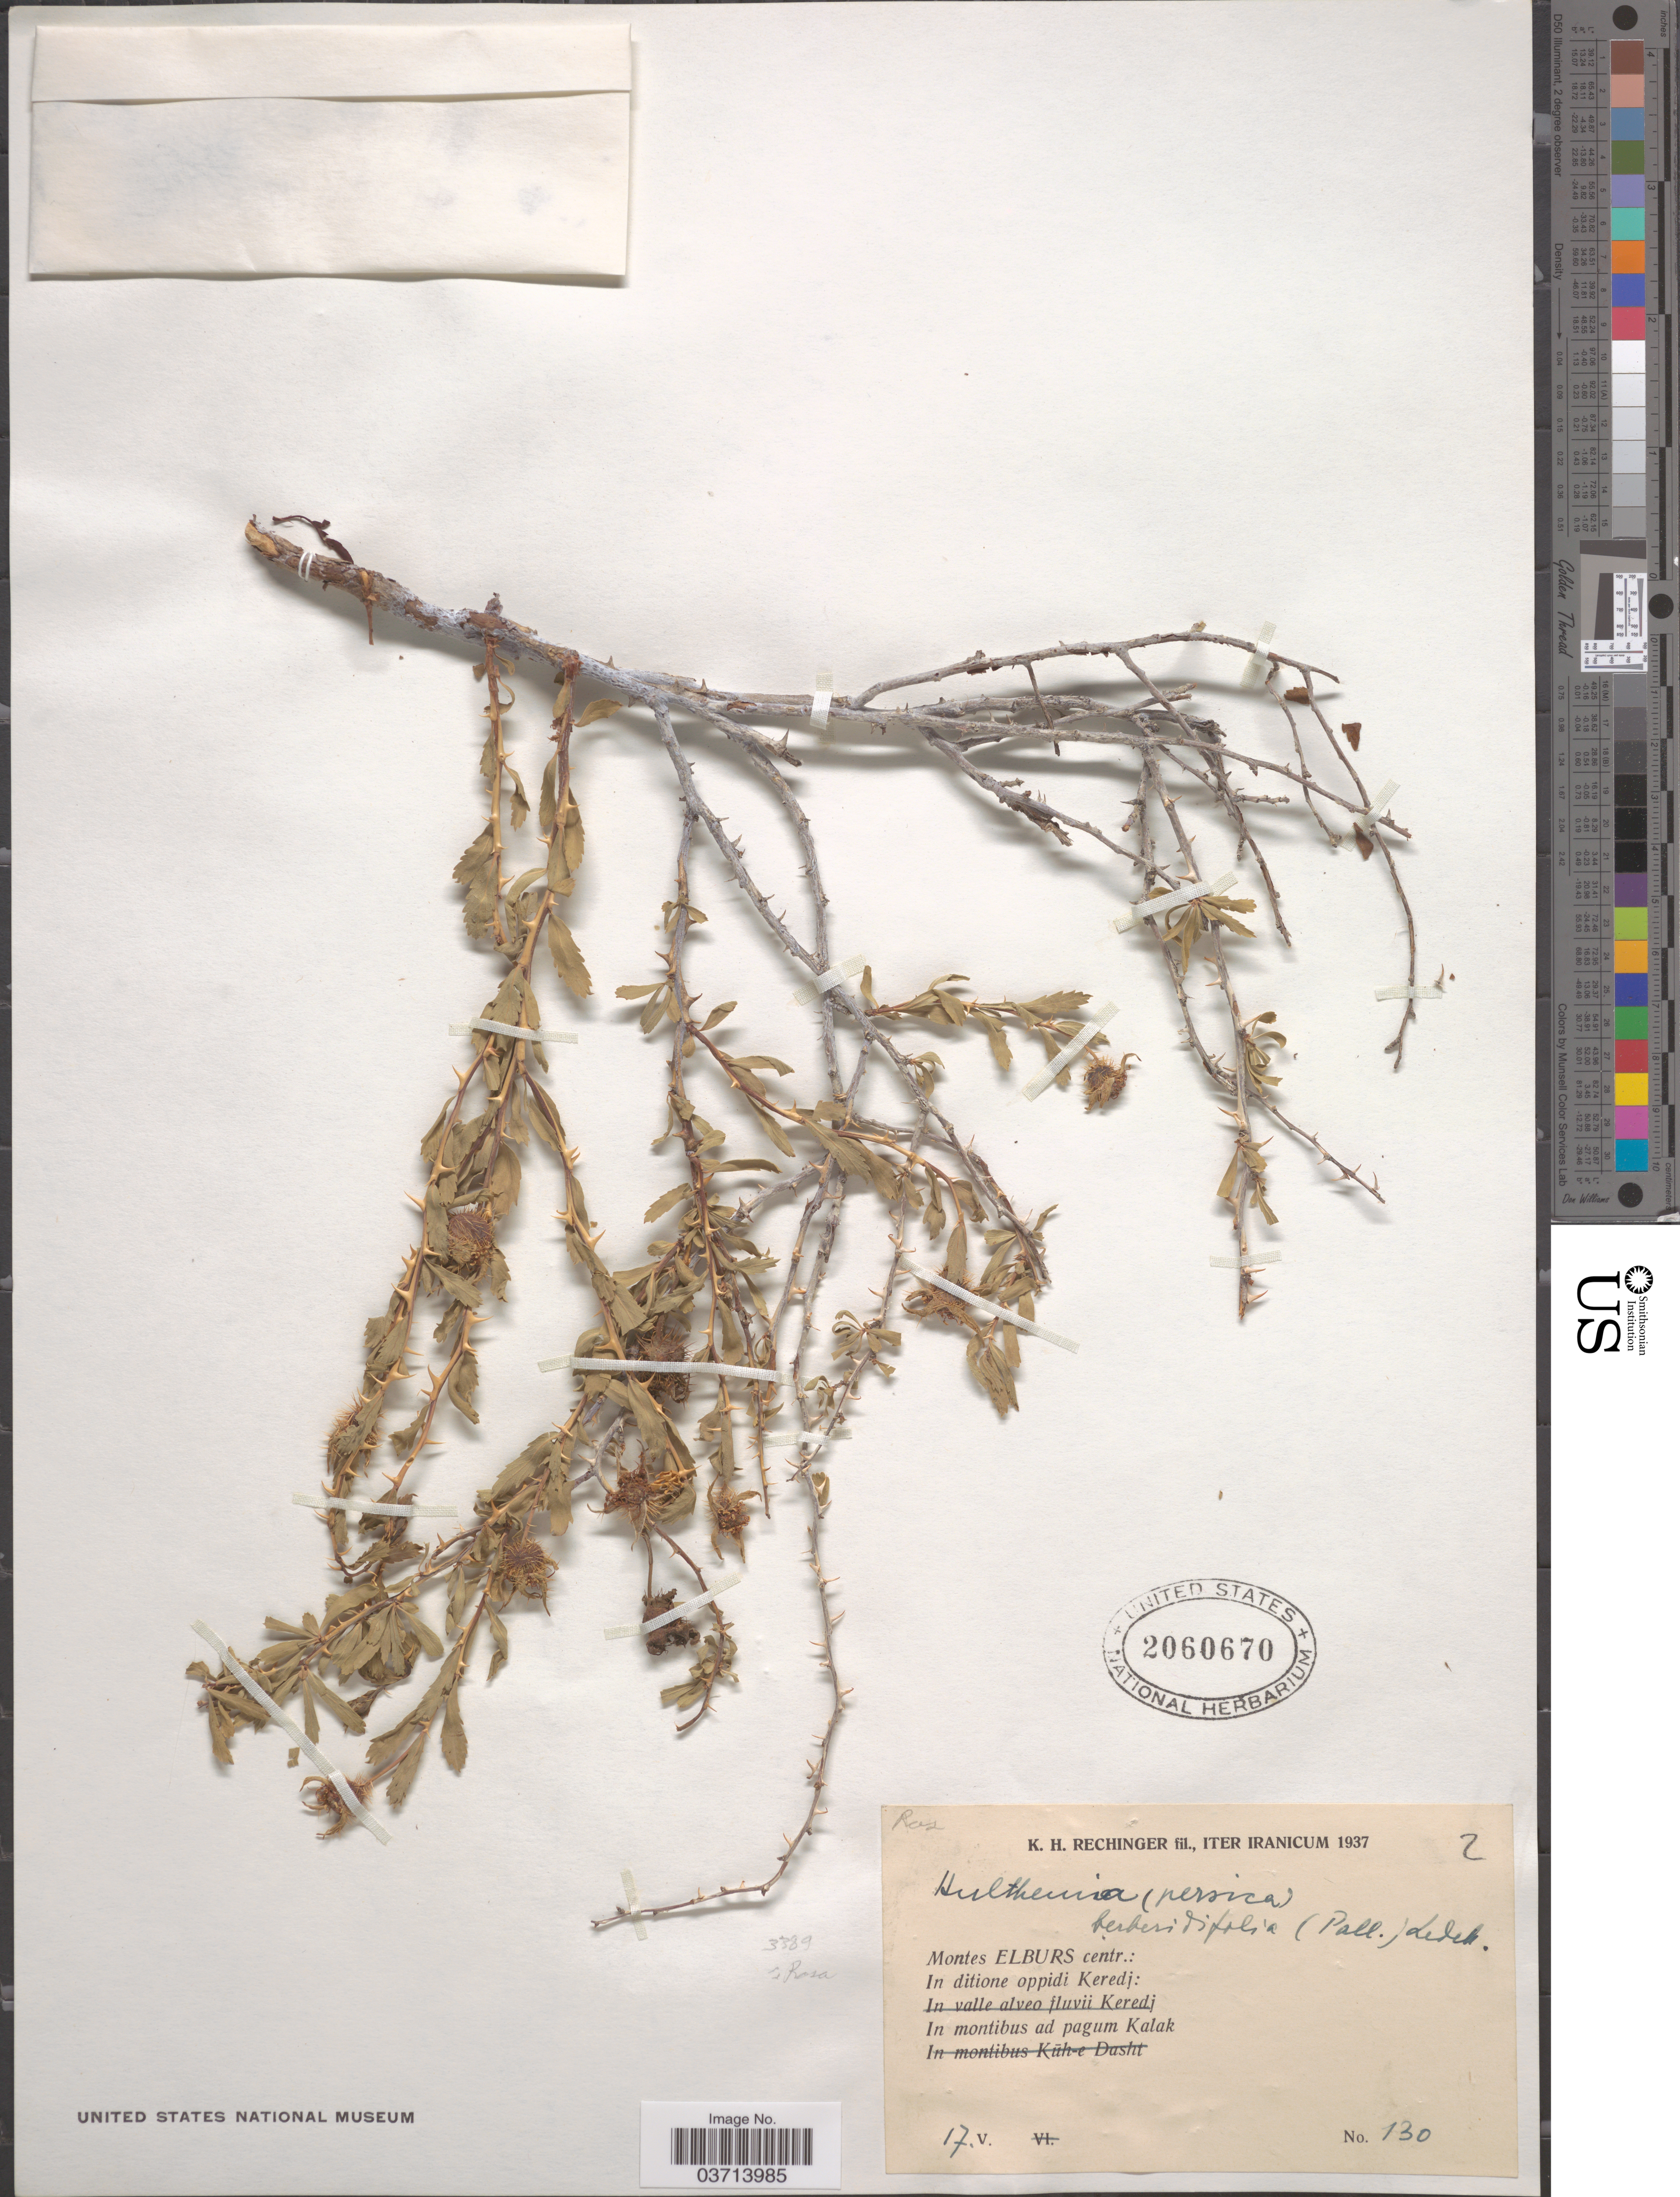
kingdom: Plantae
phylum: Tracheophyta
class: Magnoliopsida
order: Rosales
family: Rosaceae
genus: Rosa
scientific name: Rosa berberifolia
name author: Pall.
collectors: K. H. Rechinger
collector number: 130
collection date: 1937-05-17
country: Iran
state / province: Alborz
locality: Iter Iranicum. Montes Elburs centr.: In ditione oppidi Keredj: In montibus ad pagum Kalak.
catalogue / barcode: US 2060670